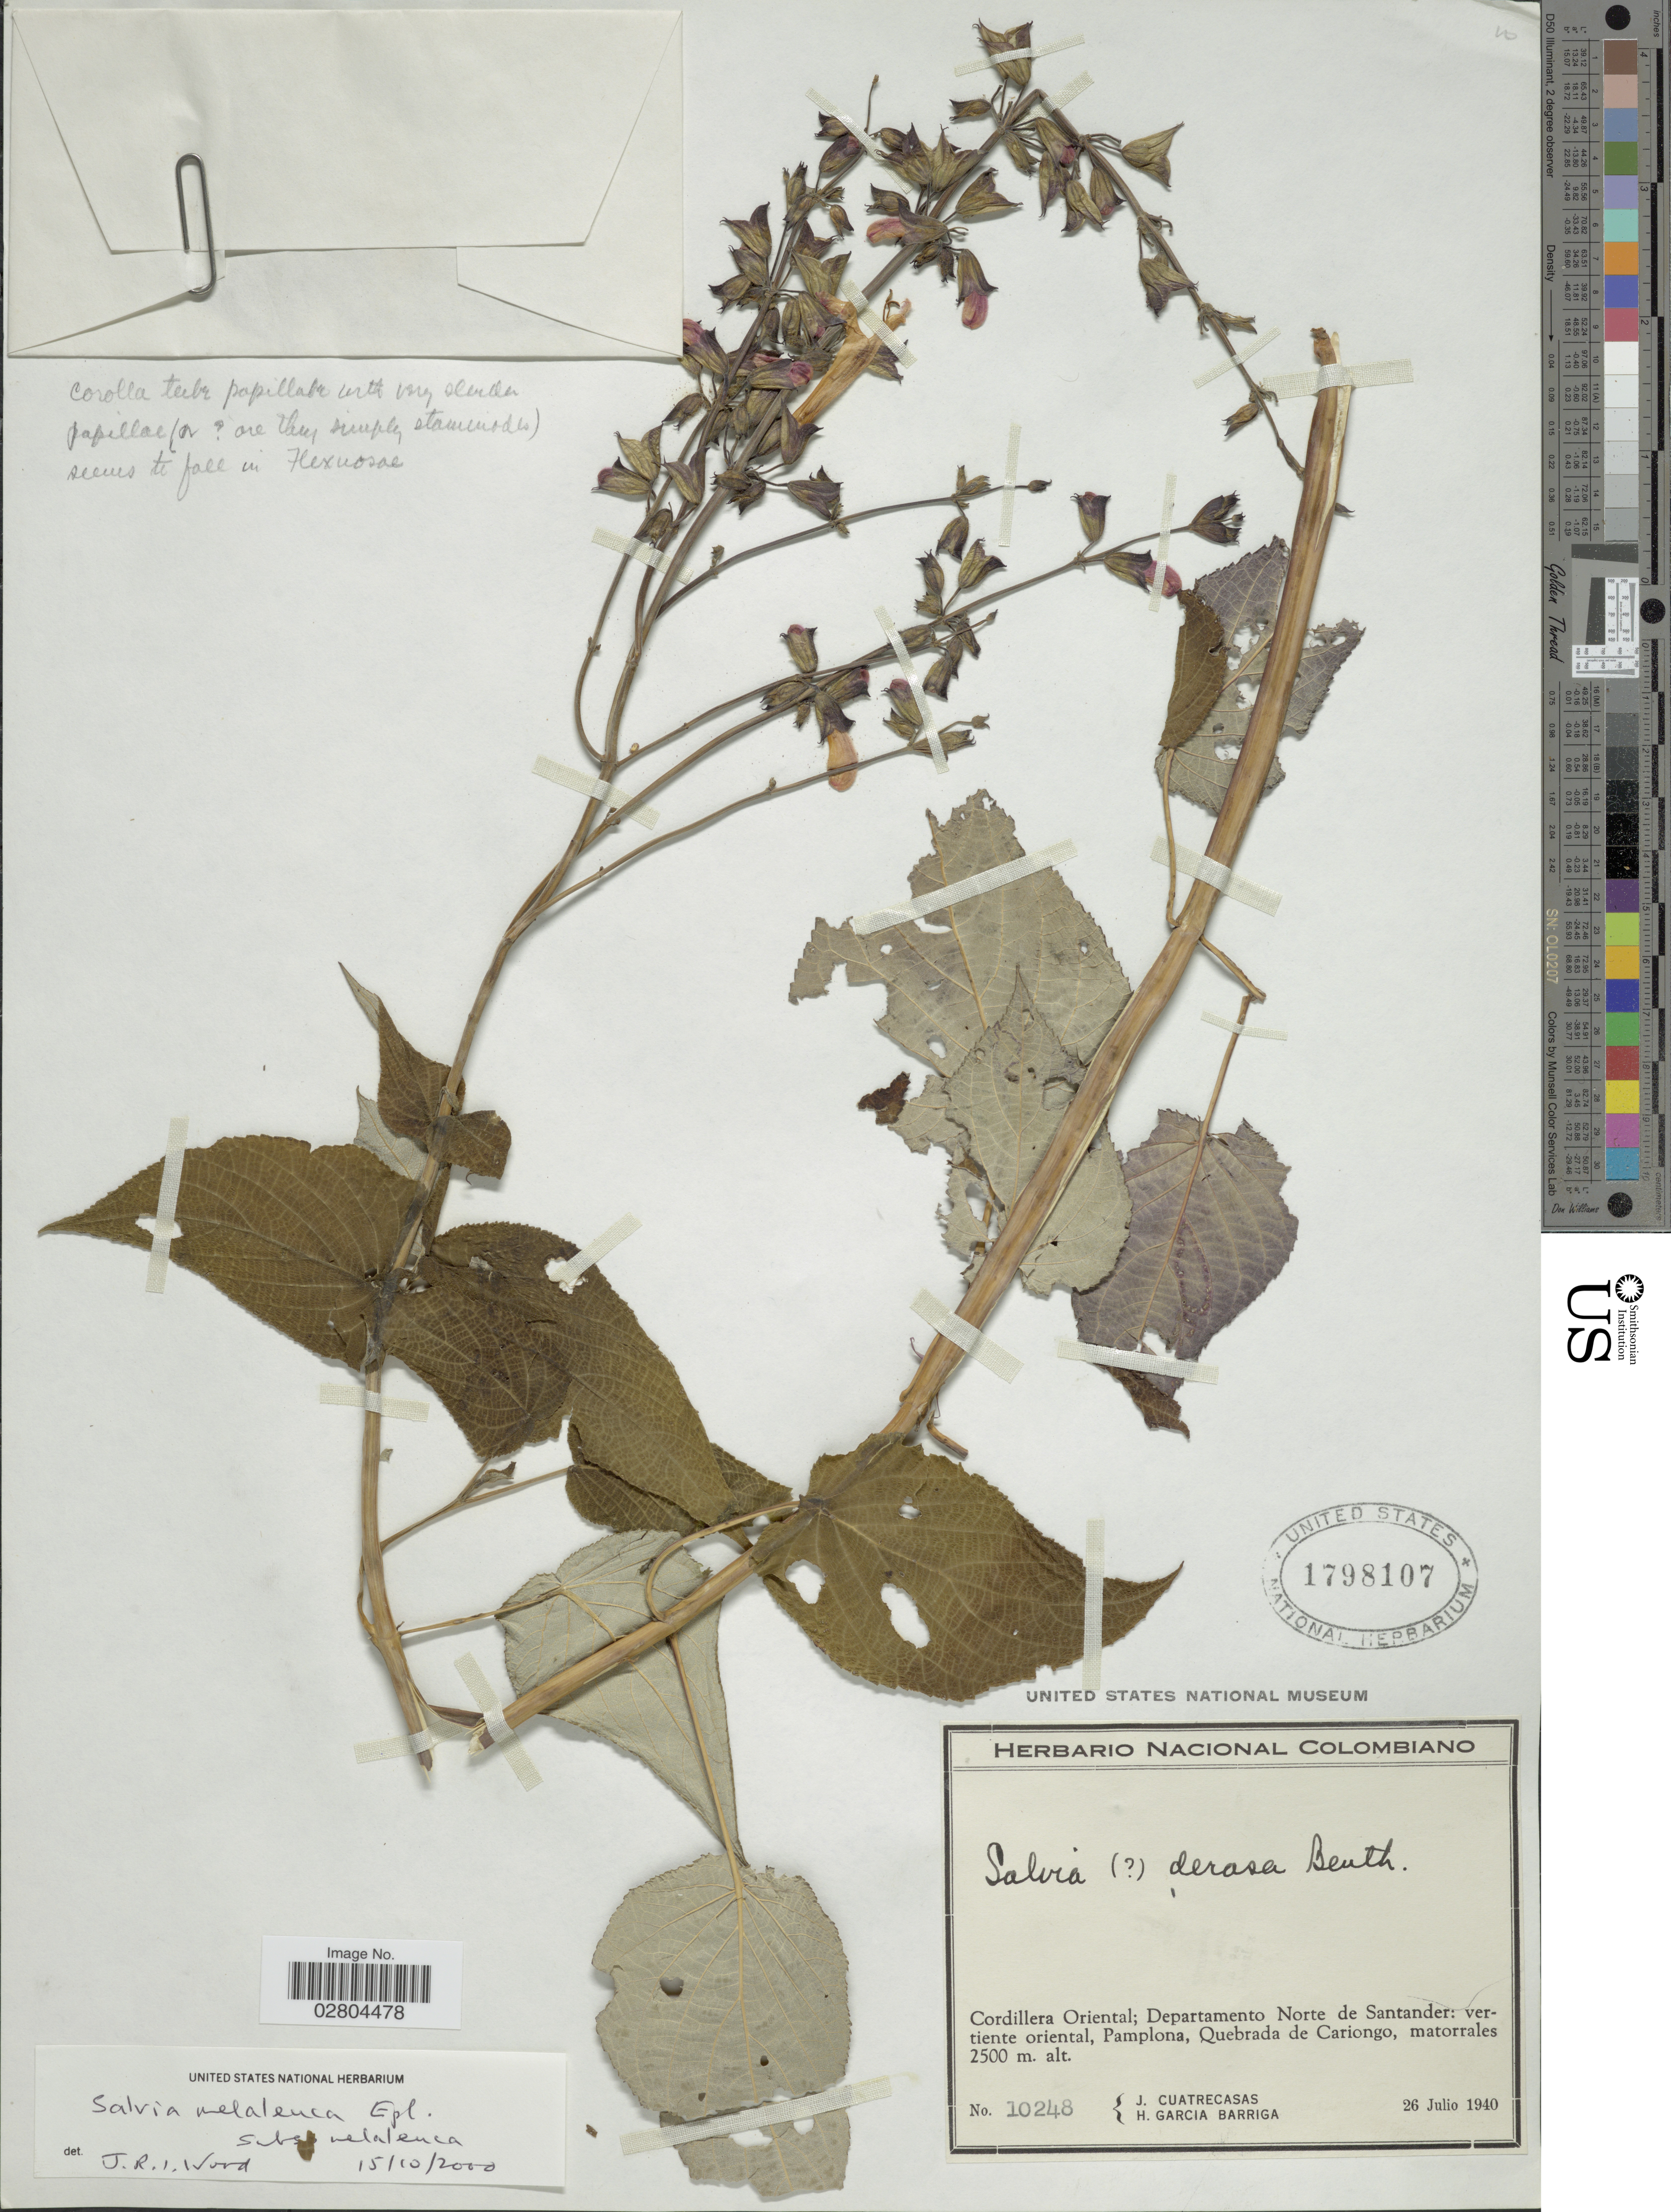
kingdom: Plantae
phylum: Tracheophyta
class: Magnoliopsida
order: Lamiales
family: Lamiaceae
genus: Salvia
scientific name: Salvia melaleuca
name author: Epling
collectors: J. Cuatrecasas & H. García Barriga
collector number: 10248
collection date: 1940-07-26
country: Colombia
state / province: Norte de Santander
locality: Cordillera Oriental; Departamento Norte de Santander: vertiente oriental, Pamplona, Quebrada de Cariongo.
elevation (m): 2500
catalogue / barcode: US 1798107